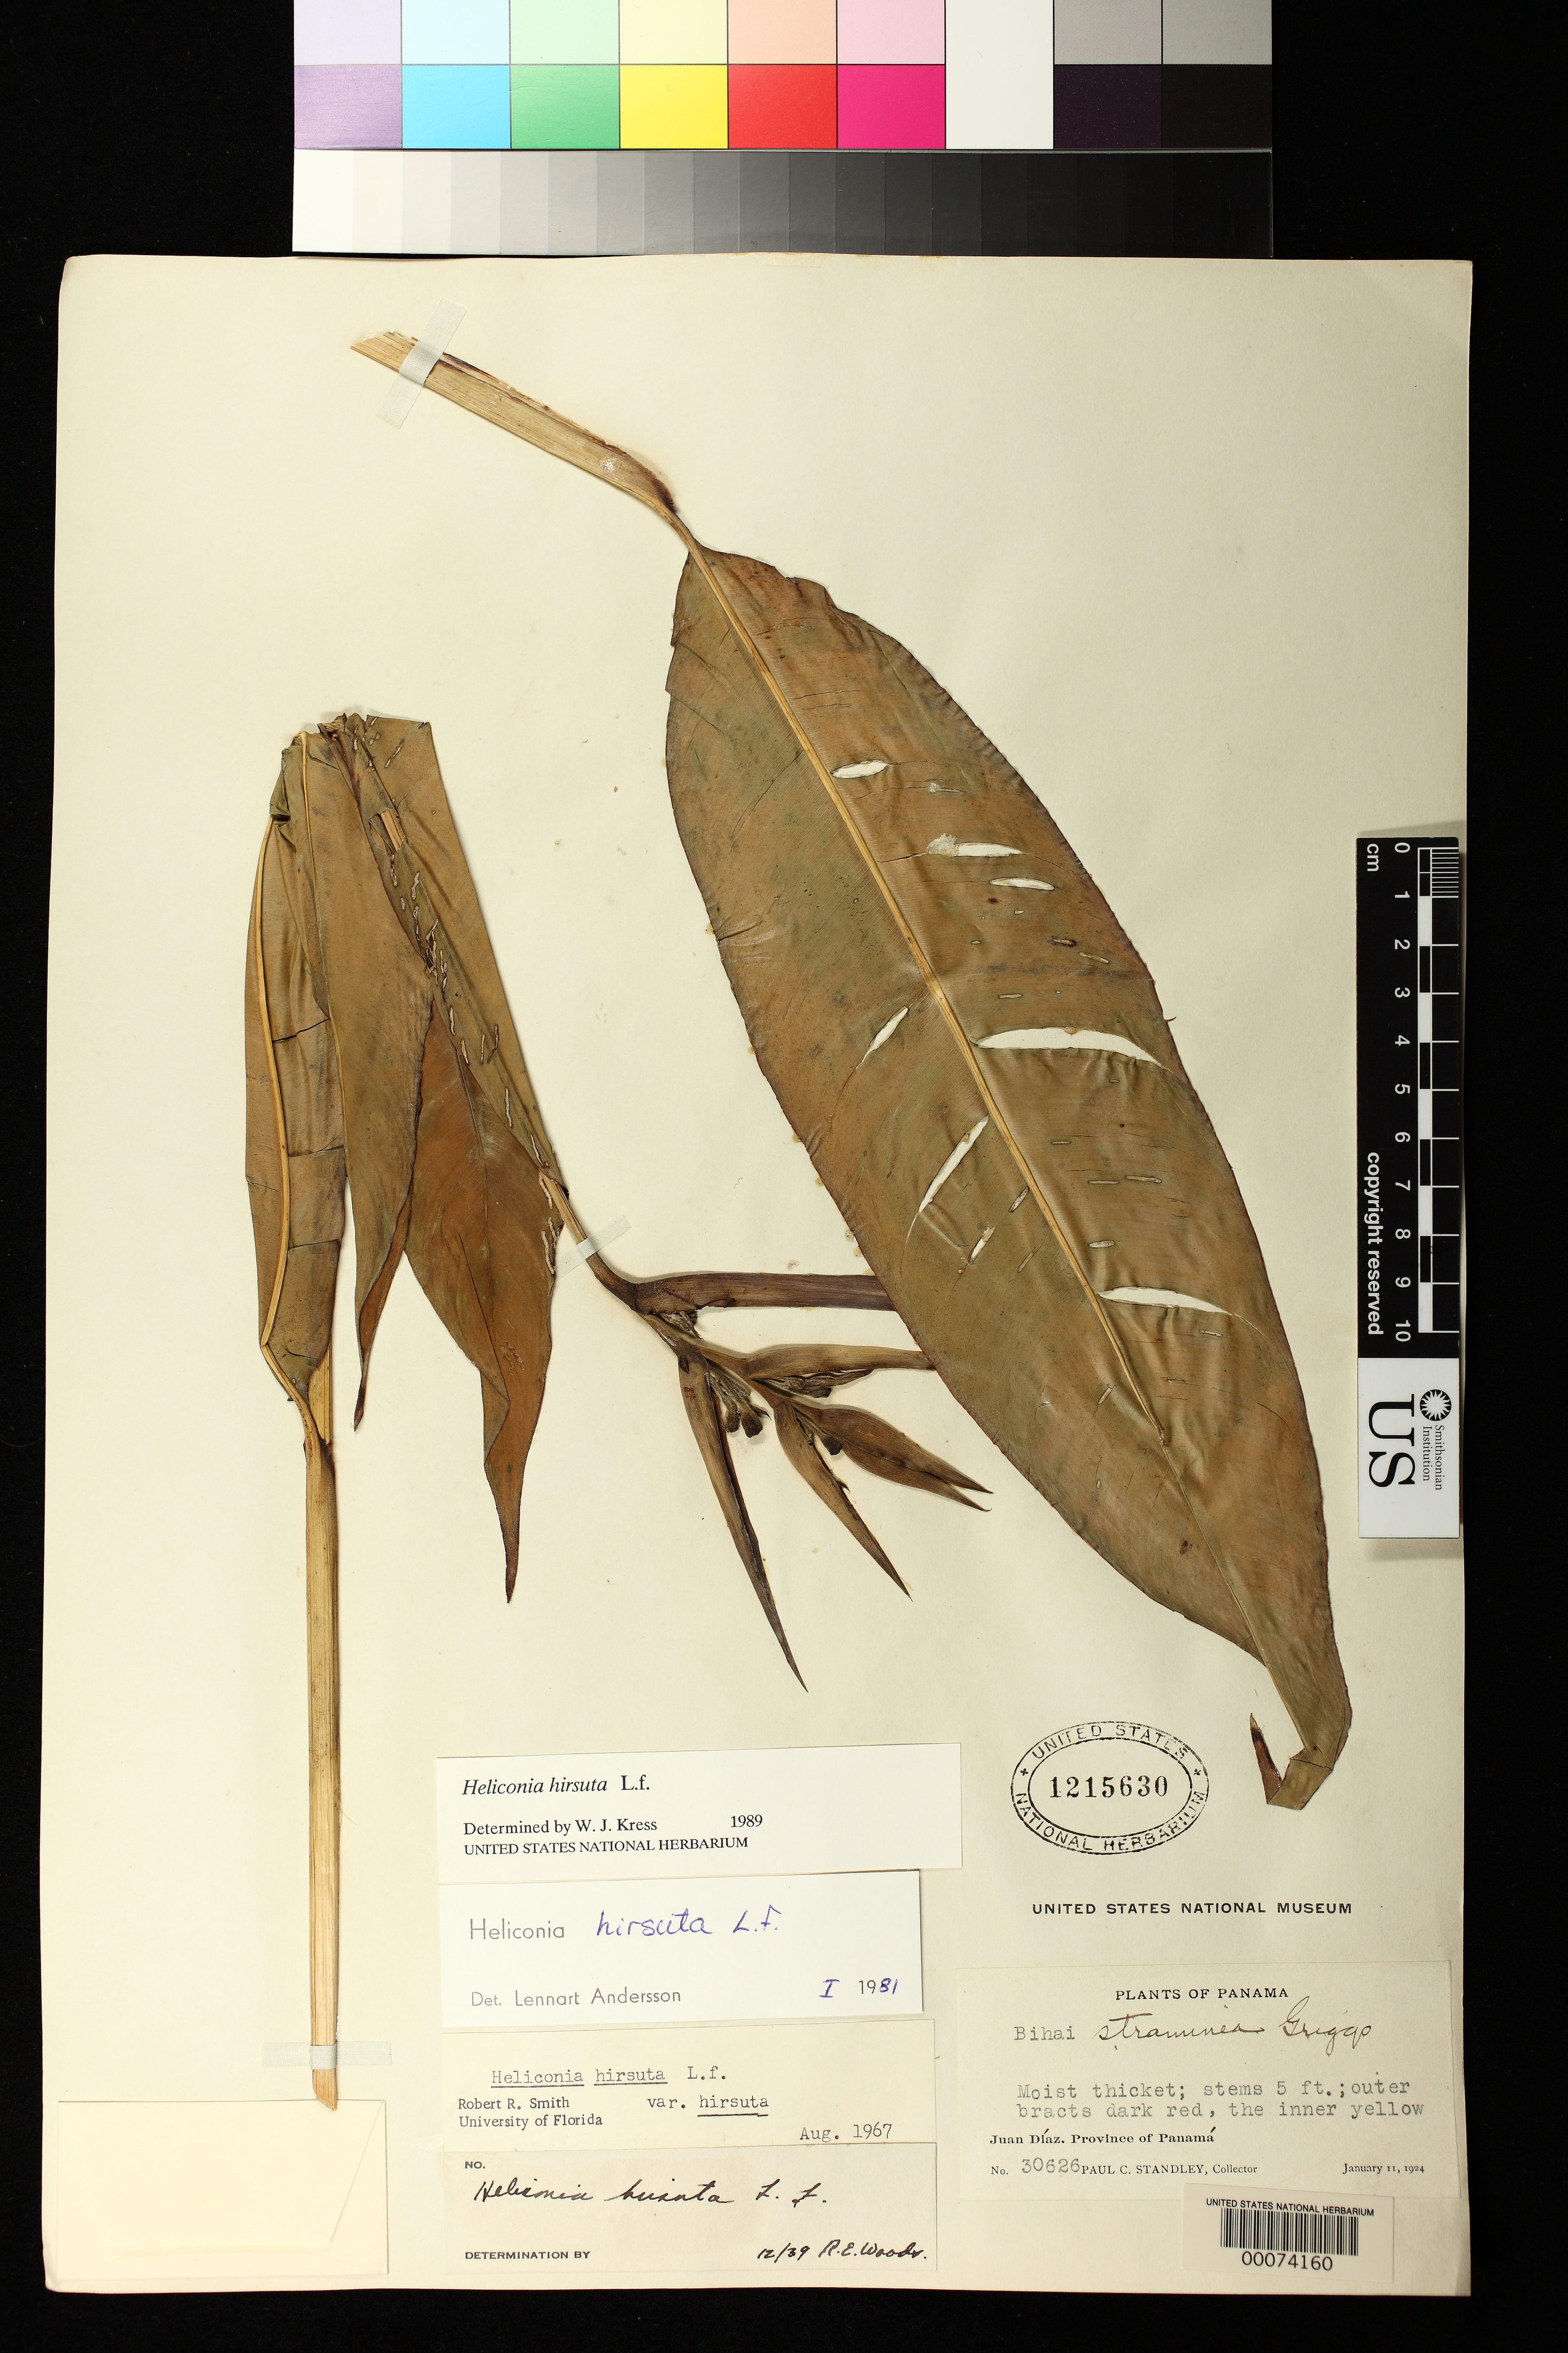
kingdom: Plantae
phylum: Tracheophyta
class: Liliopsida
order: Zingiberales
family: Heliconiaceae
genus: Heliconia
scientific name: Heliconia hirsuta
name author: L. f.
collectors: P. C. Standley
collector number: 30626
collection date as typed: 11 Jan 1924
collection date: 1924-01-11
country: Panama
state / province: Panamá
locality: Juan Diaz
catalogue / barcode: US 1215630